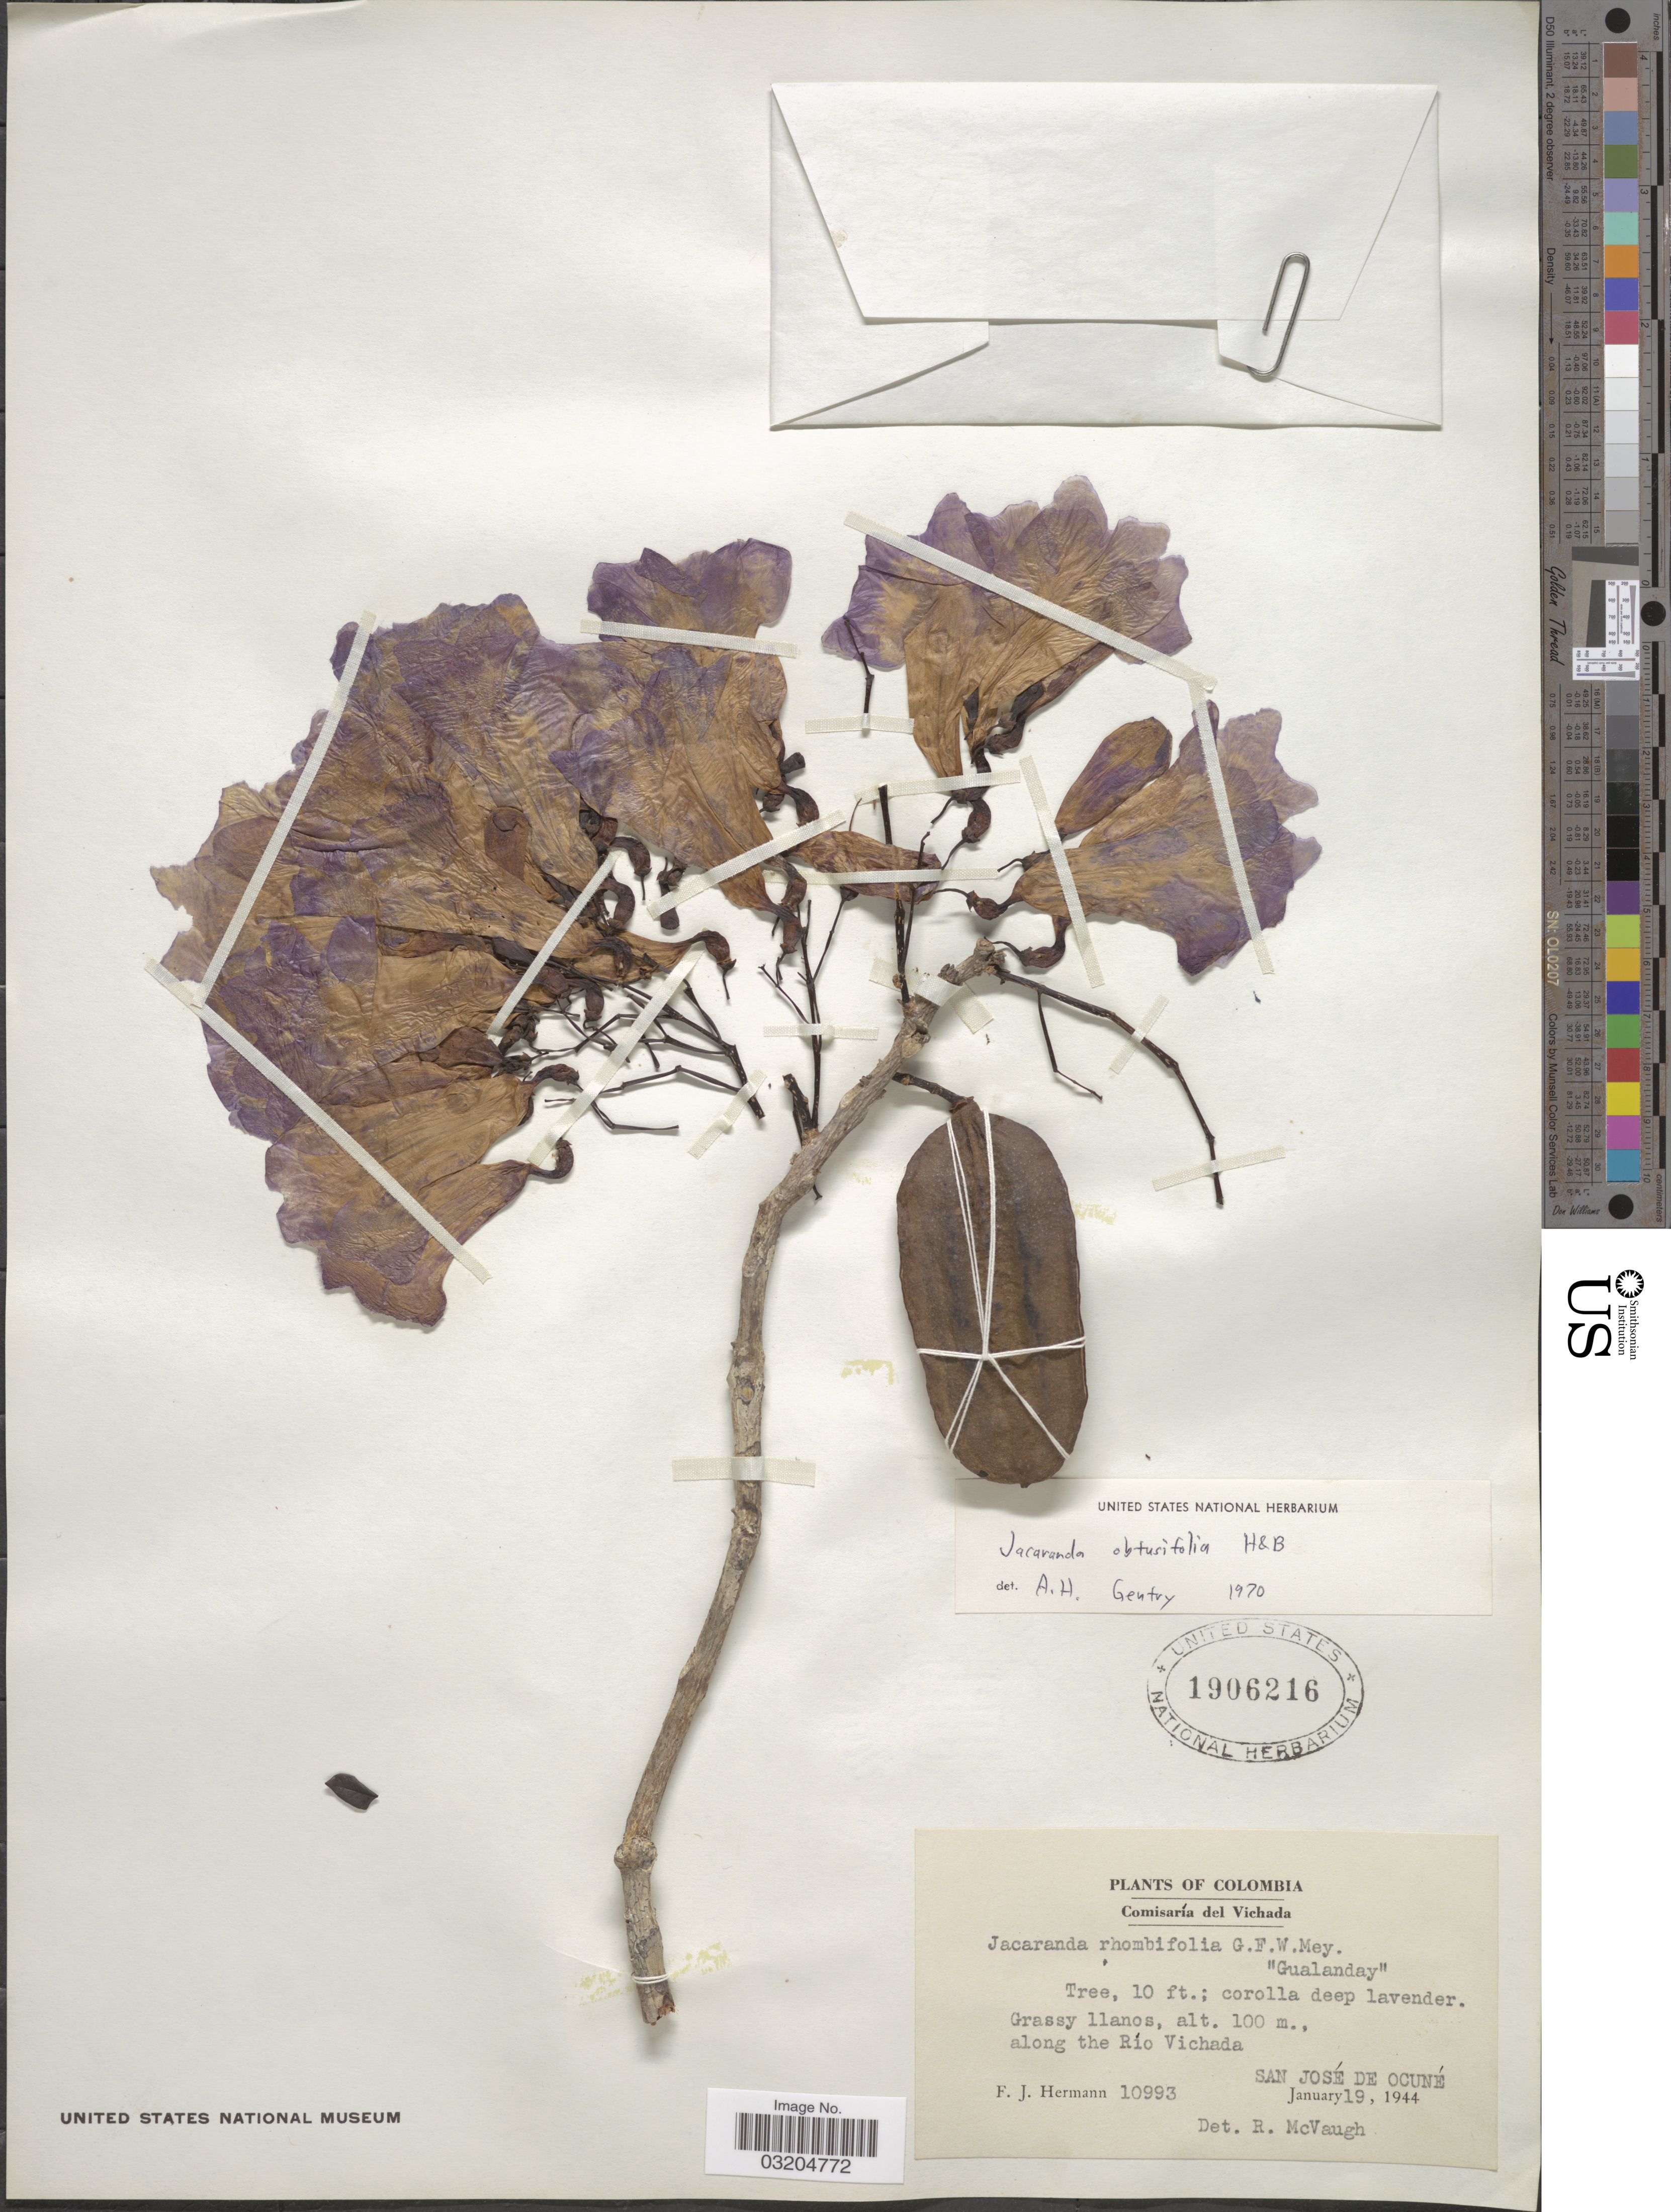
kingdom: Plantae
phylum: Tracheophyta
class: Magnoliopsida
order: Lamiales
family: Bignoniaceae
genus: Jacaranda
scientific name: Jacaranda obtusifolia subsp. obtusifolia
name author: Bonpl.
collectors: F. J. Hermann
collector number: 10993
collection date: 1944-01-19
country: Colombia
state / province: Vichada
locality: Comisaría del Vichada. along the Río Vichada, San José de Ocuné.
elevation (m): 100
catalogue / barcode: US 1906216